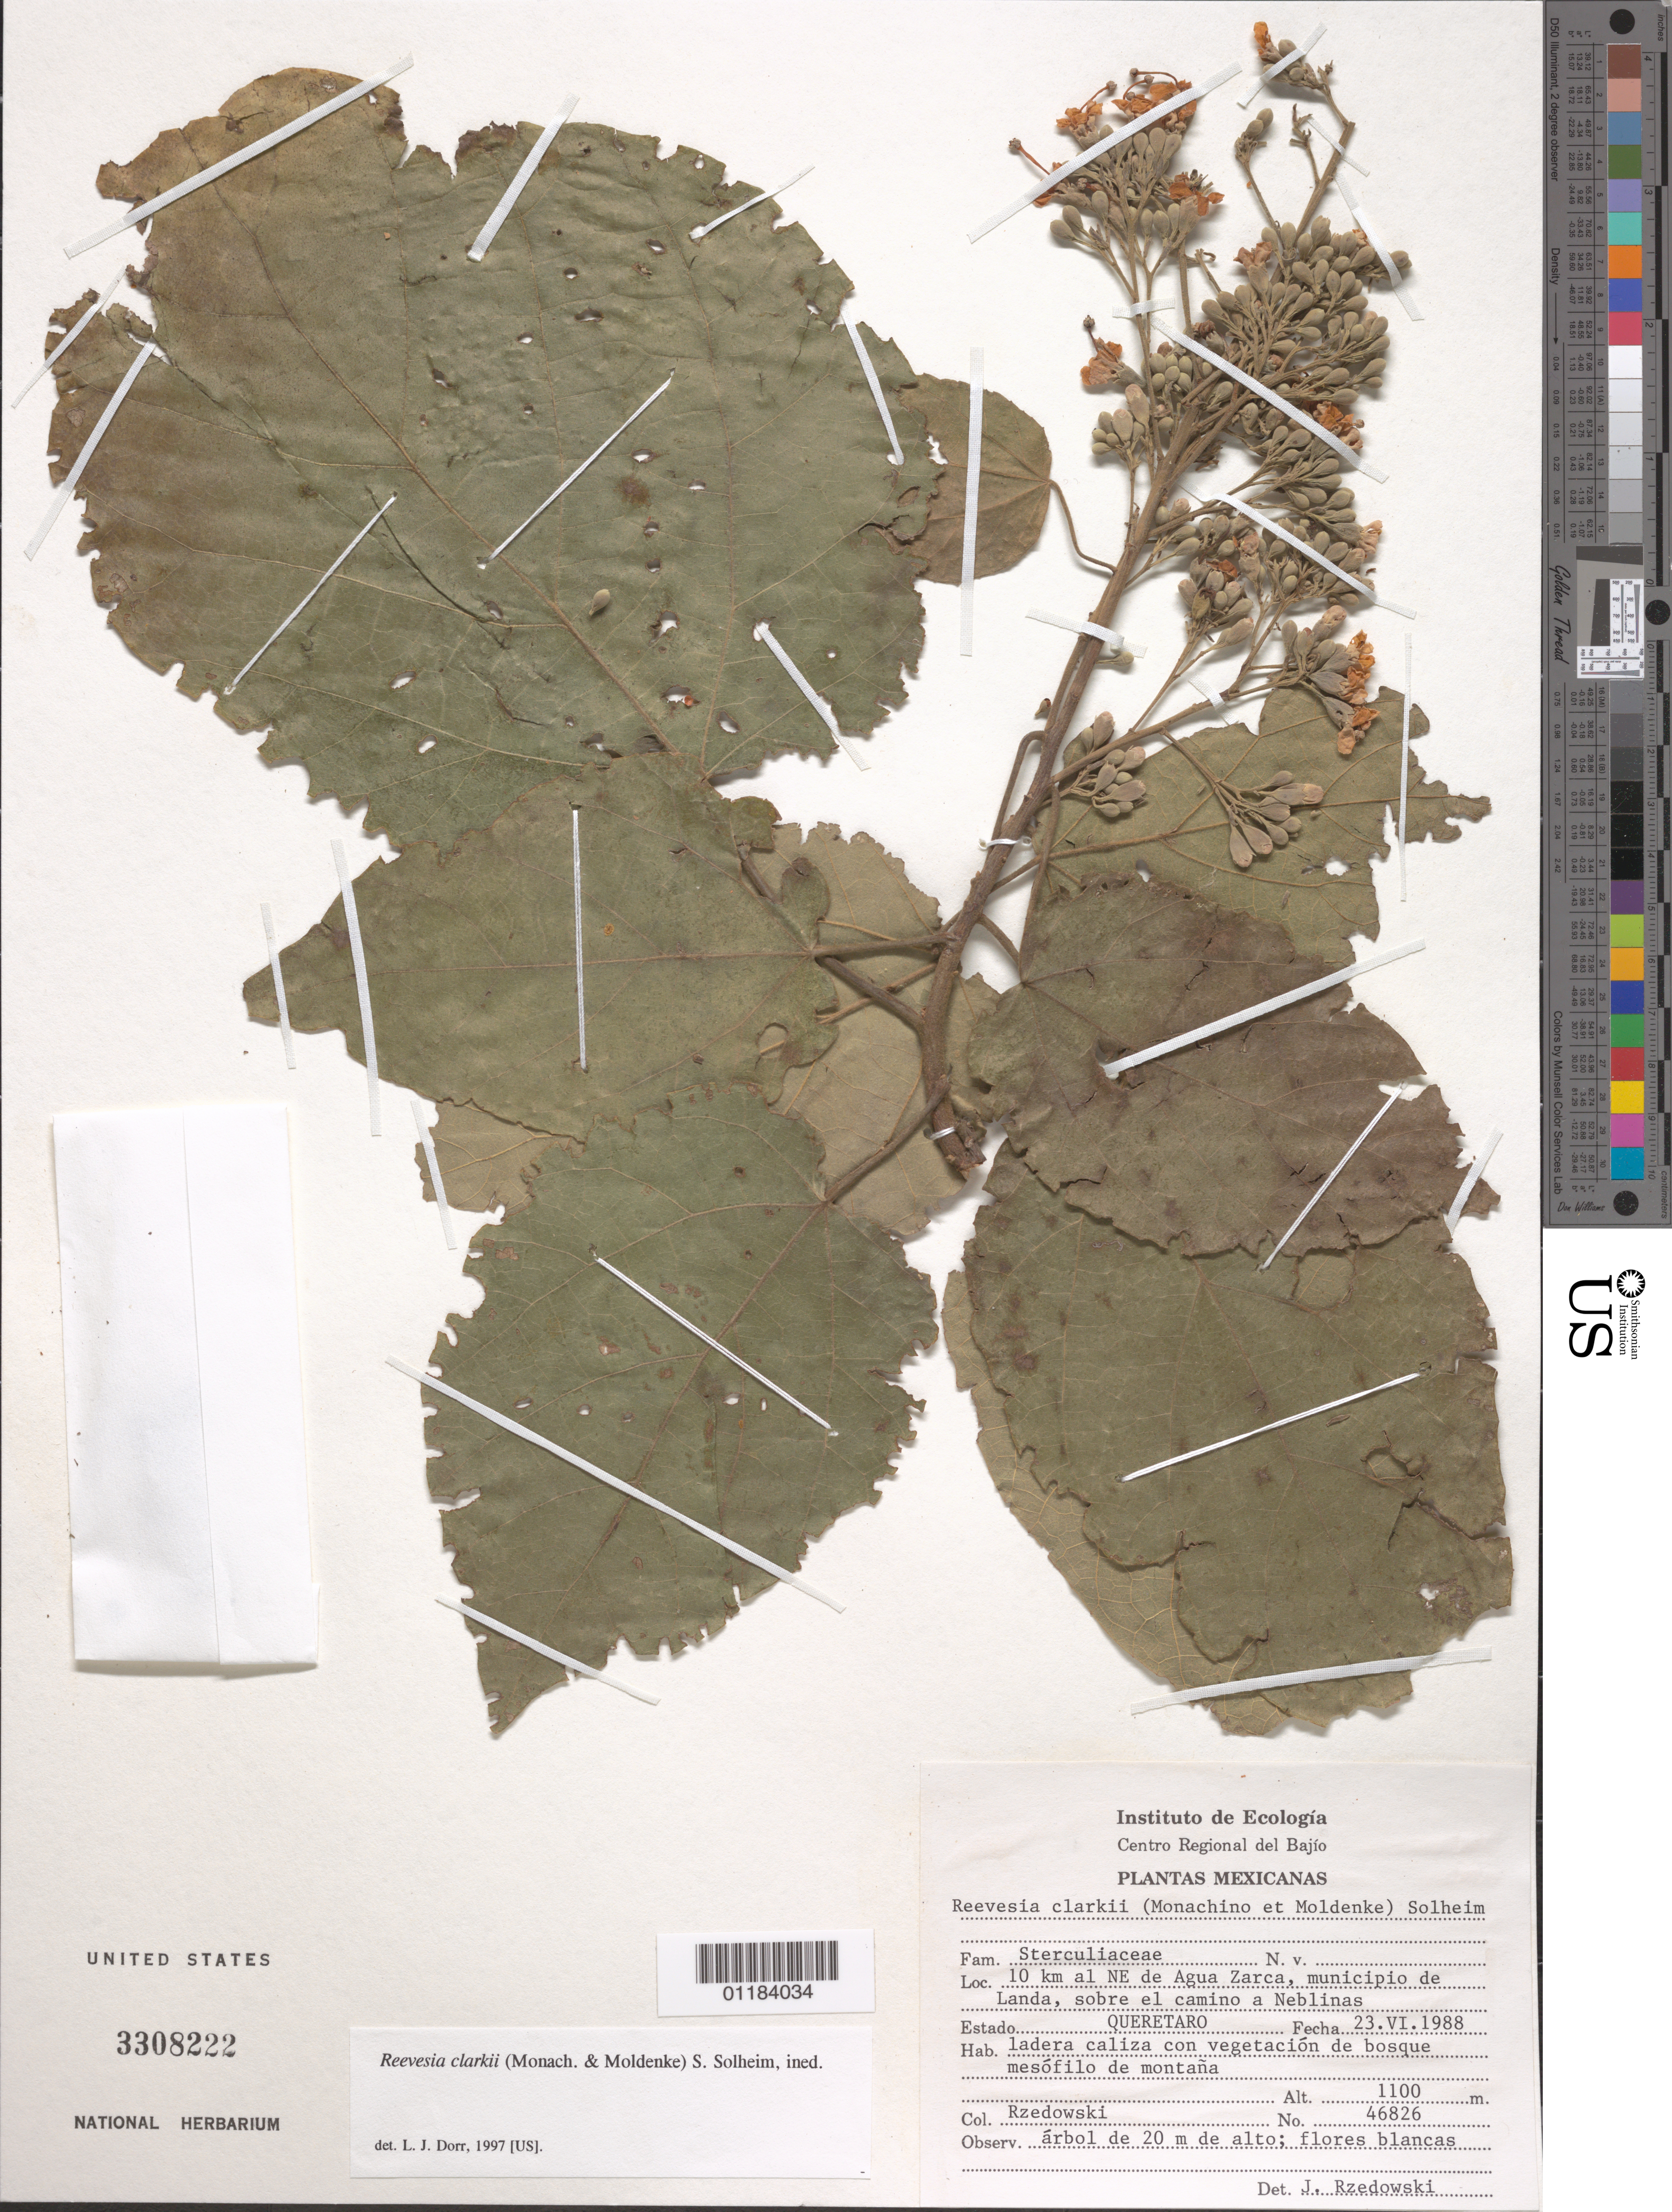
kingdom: Plantae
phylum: Tracheophyta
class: Magnoliopsida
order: Malvales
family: Malvaceae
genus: Reevesia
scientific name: Reevesia clarkii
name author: (Monach. & Moldenke) S. Solheim ex Machuca-Machuca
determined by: Dorr, L. J., (BOT), Smithsonian Institution - National Museum of Natural History (UNITED STATES)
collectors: Rzedowski, --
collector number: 46826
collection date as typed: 23.VI.1991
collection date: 1991-06-23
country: Mexico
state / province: Querétaro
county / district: Landa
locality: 10 km al NE de Agua Zarca, sobre el camino a Neblinas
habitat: ladera caliza con vegetacion de bosque mesofilo de montana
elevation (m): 1100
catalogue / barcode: US 3308222